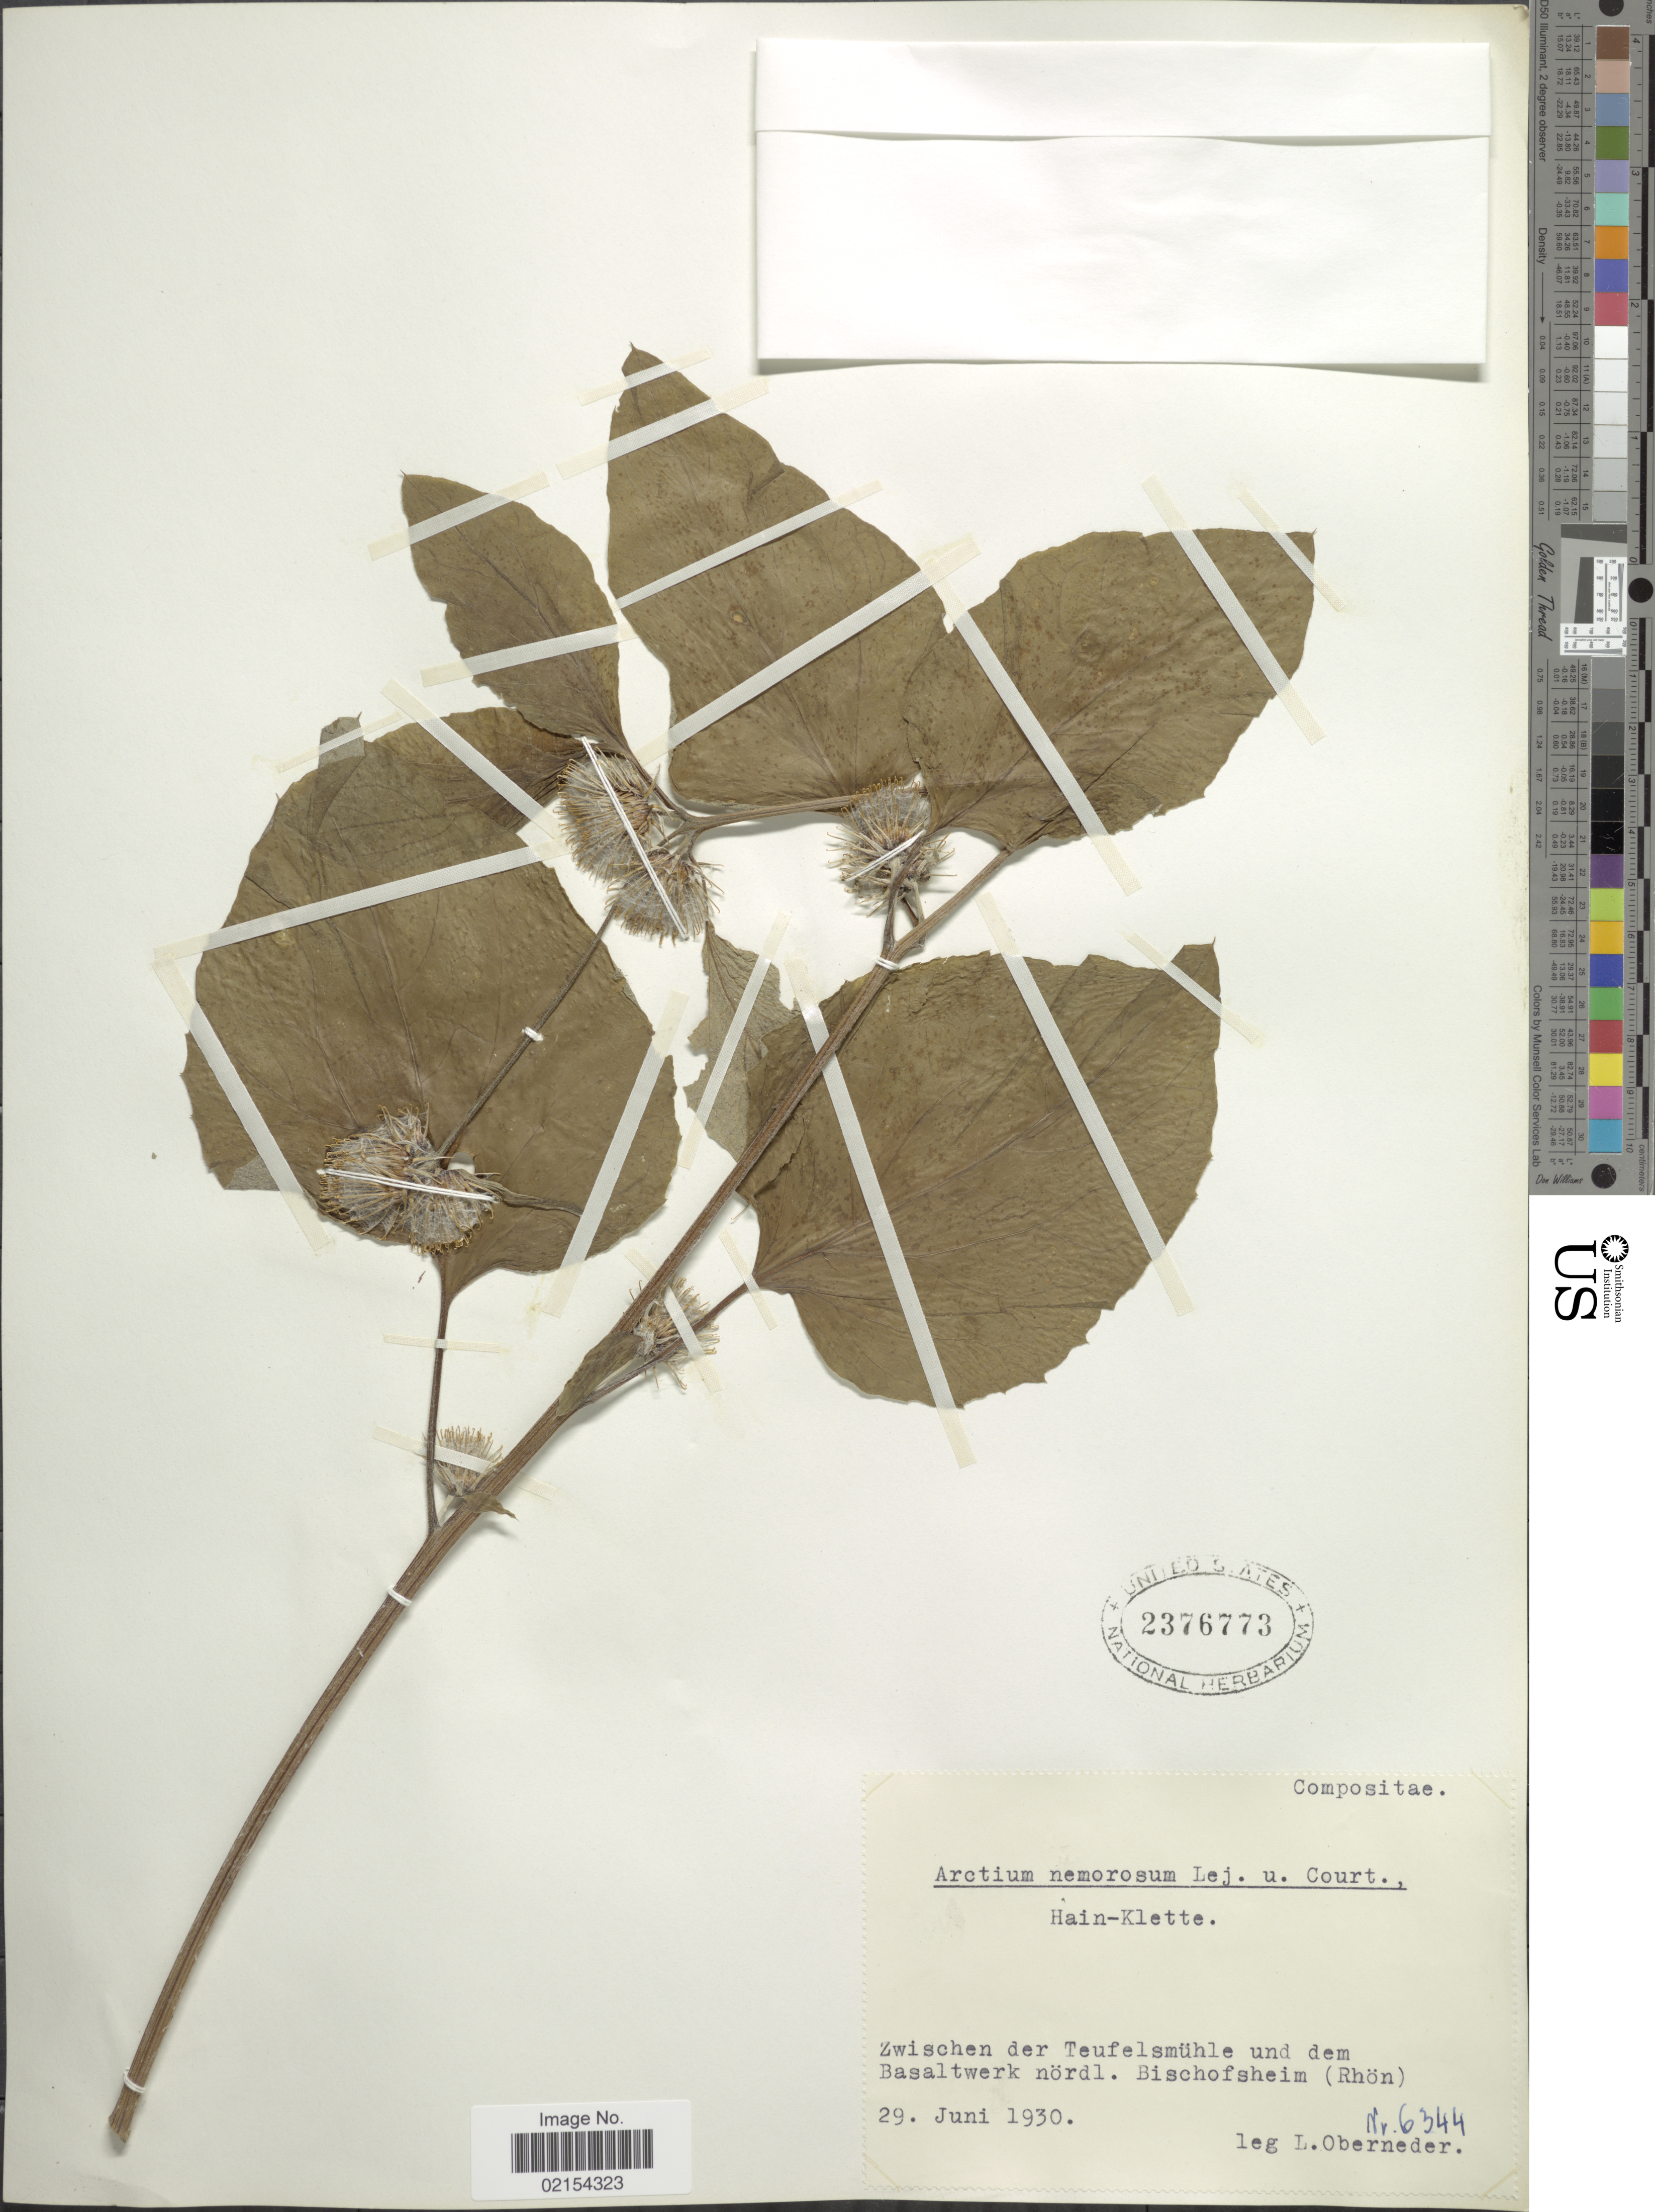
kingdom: Plantae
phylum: Tracheophyta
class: Magnoliopsida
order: Asterales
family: Asteraceae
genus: Arctium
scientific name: Arctium nemorosum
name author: Lej.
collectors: L. Oberneder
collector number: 6344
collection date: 1930-06-29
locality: Zwiches der Teufelsmuhle und dem Basaltwerk nordl. Bischofsheim (Rhon)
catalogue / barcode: US 2376773